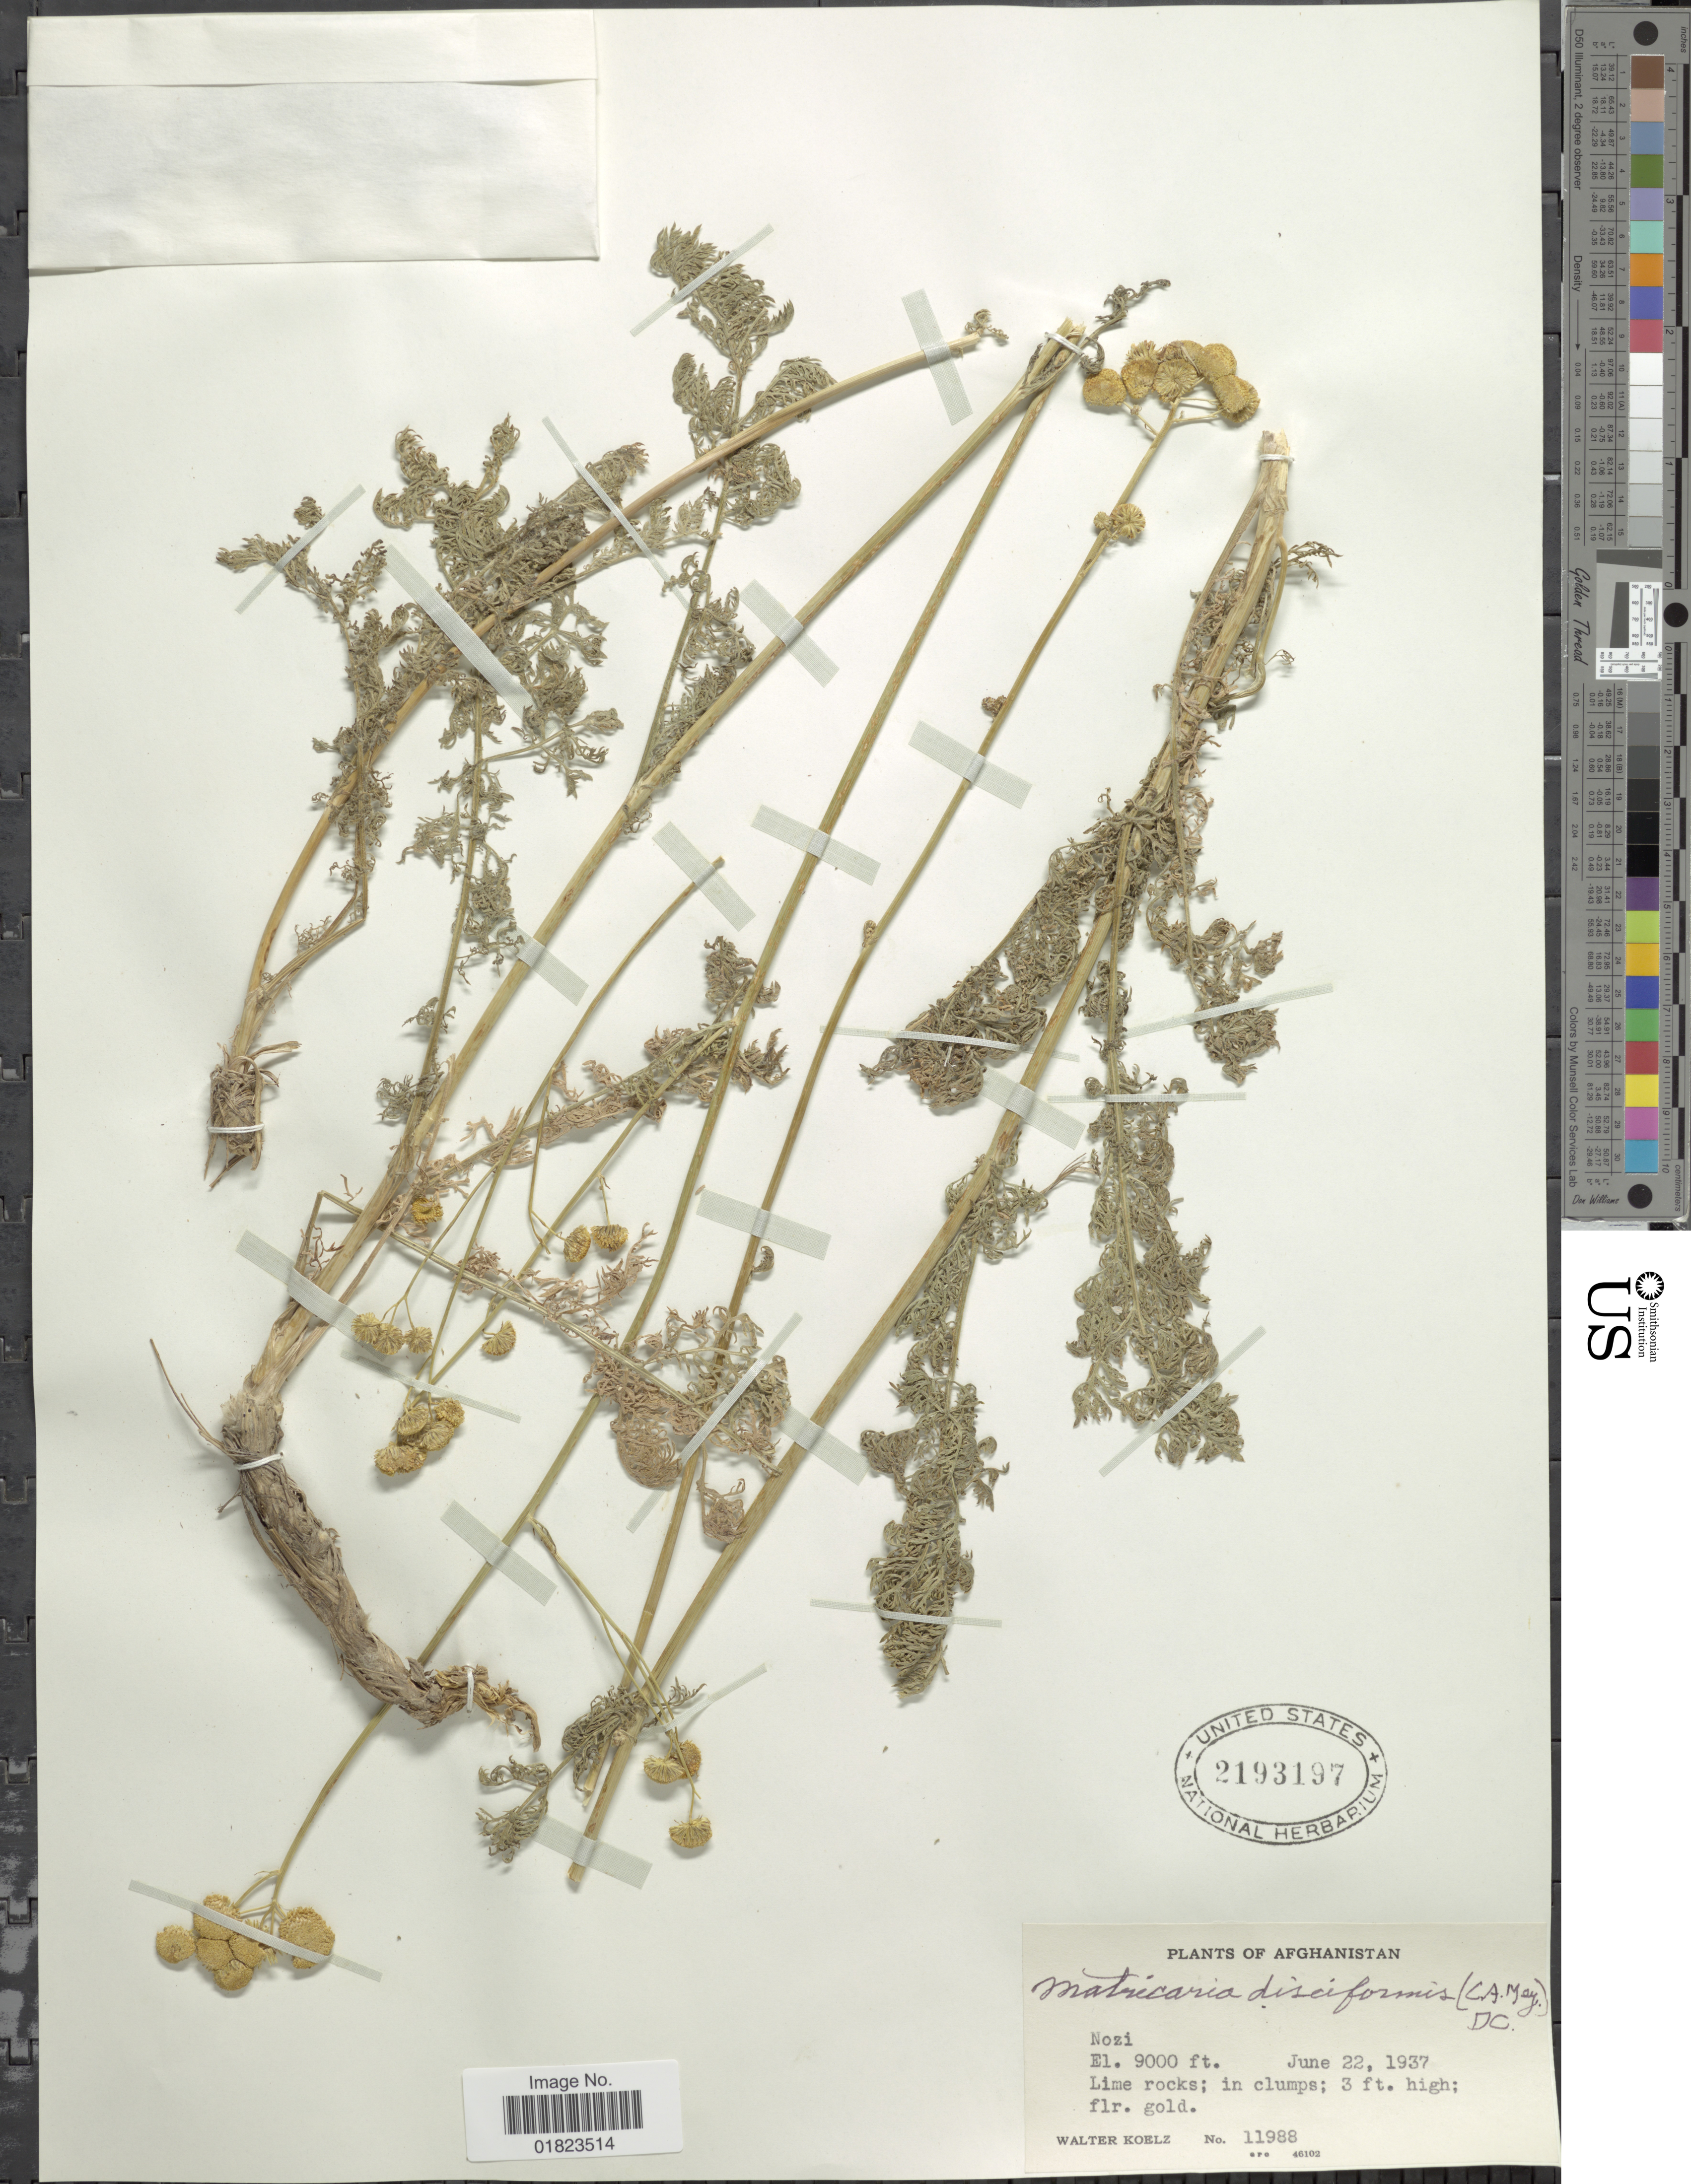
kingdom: Plantae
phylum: Tracheophyta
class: Magnoliopsida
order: Asterales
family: Asteraceae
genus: Tripleurospermum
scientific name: Tripleurospermum disciforme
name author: (C.A. Mey.) Sch. Bip.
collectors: W. N. Koelz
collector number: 11988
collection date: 1937-06-22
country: Afghanistan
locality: Nozi. Afghanistan.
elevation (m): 2743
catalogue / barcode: US 2193197